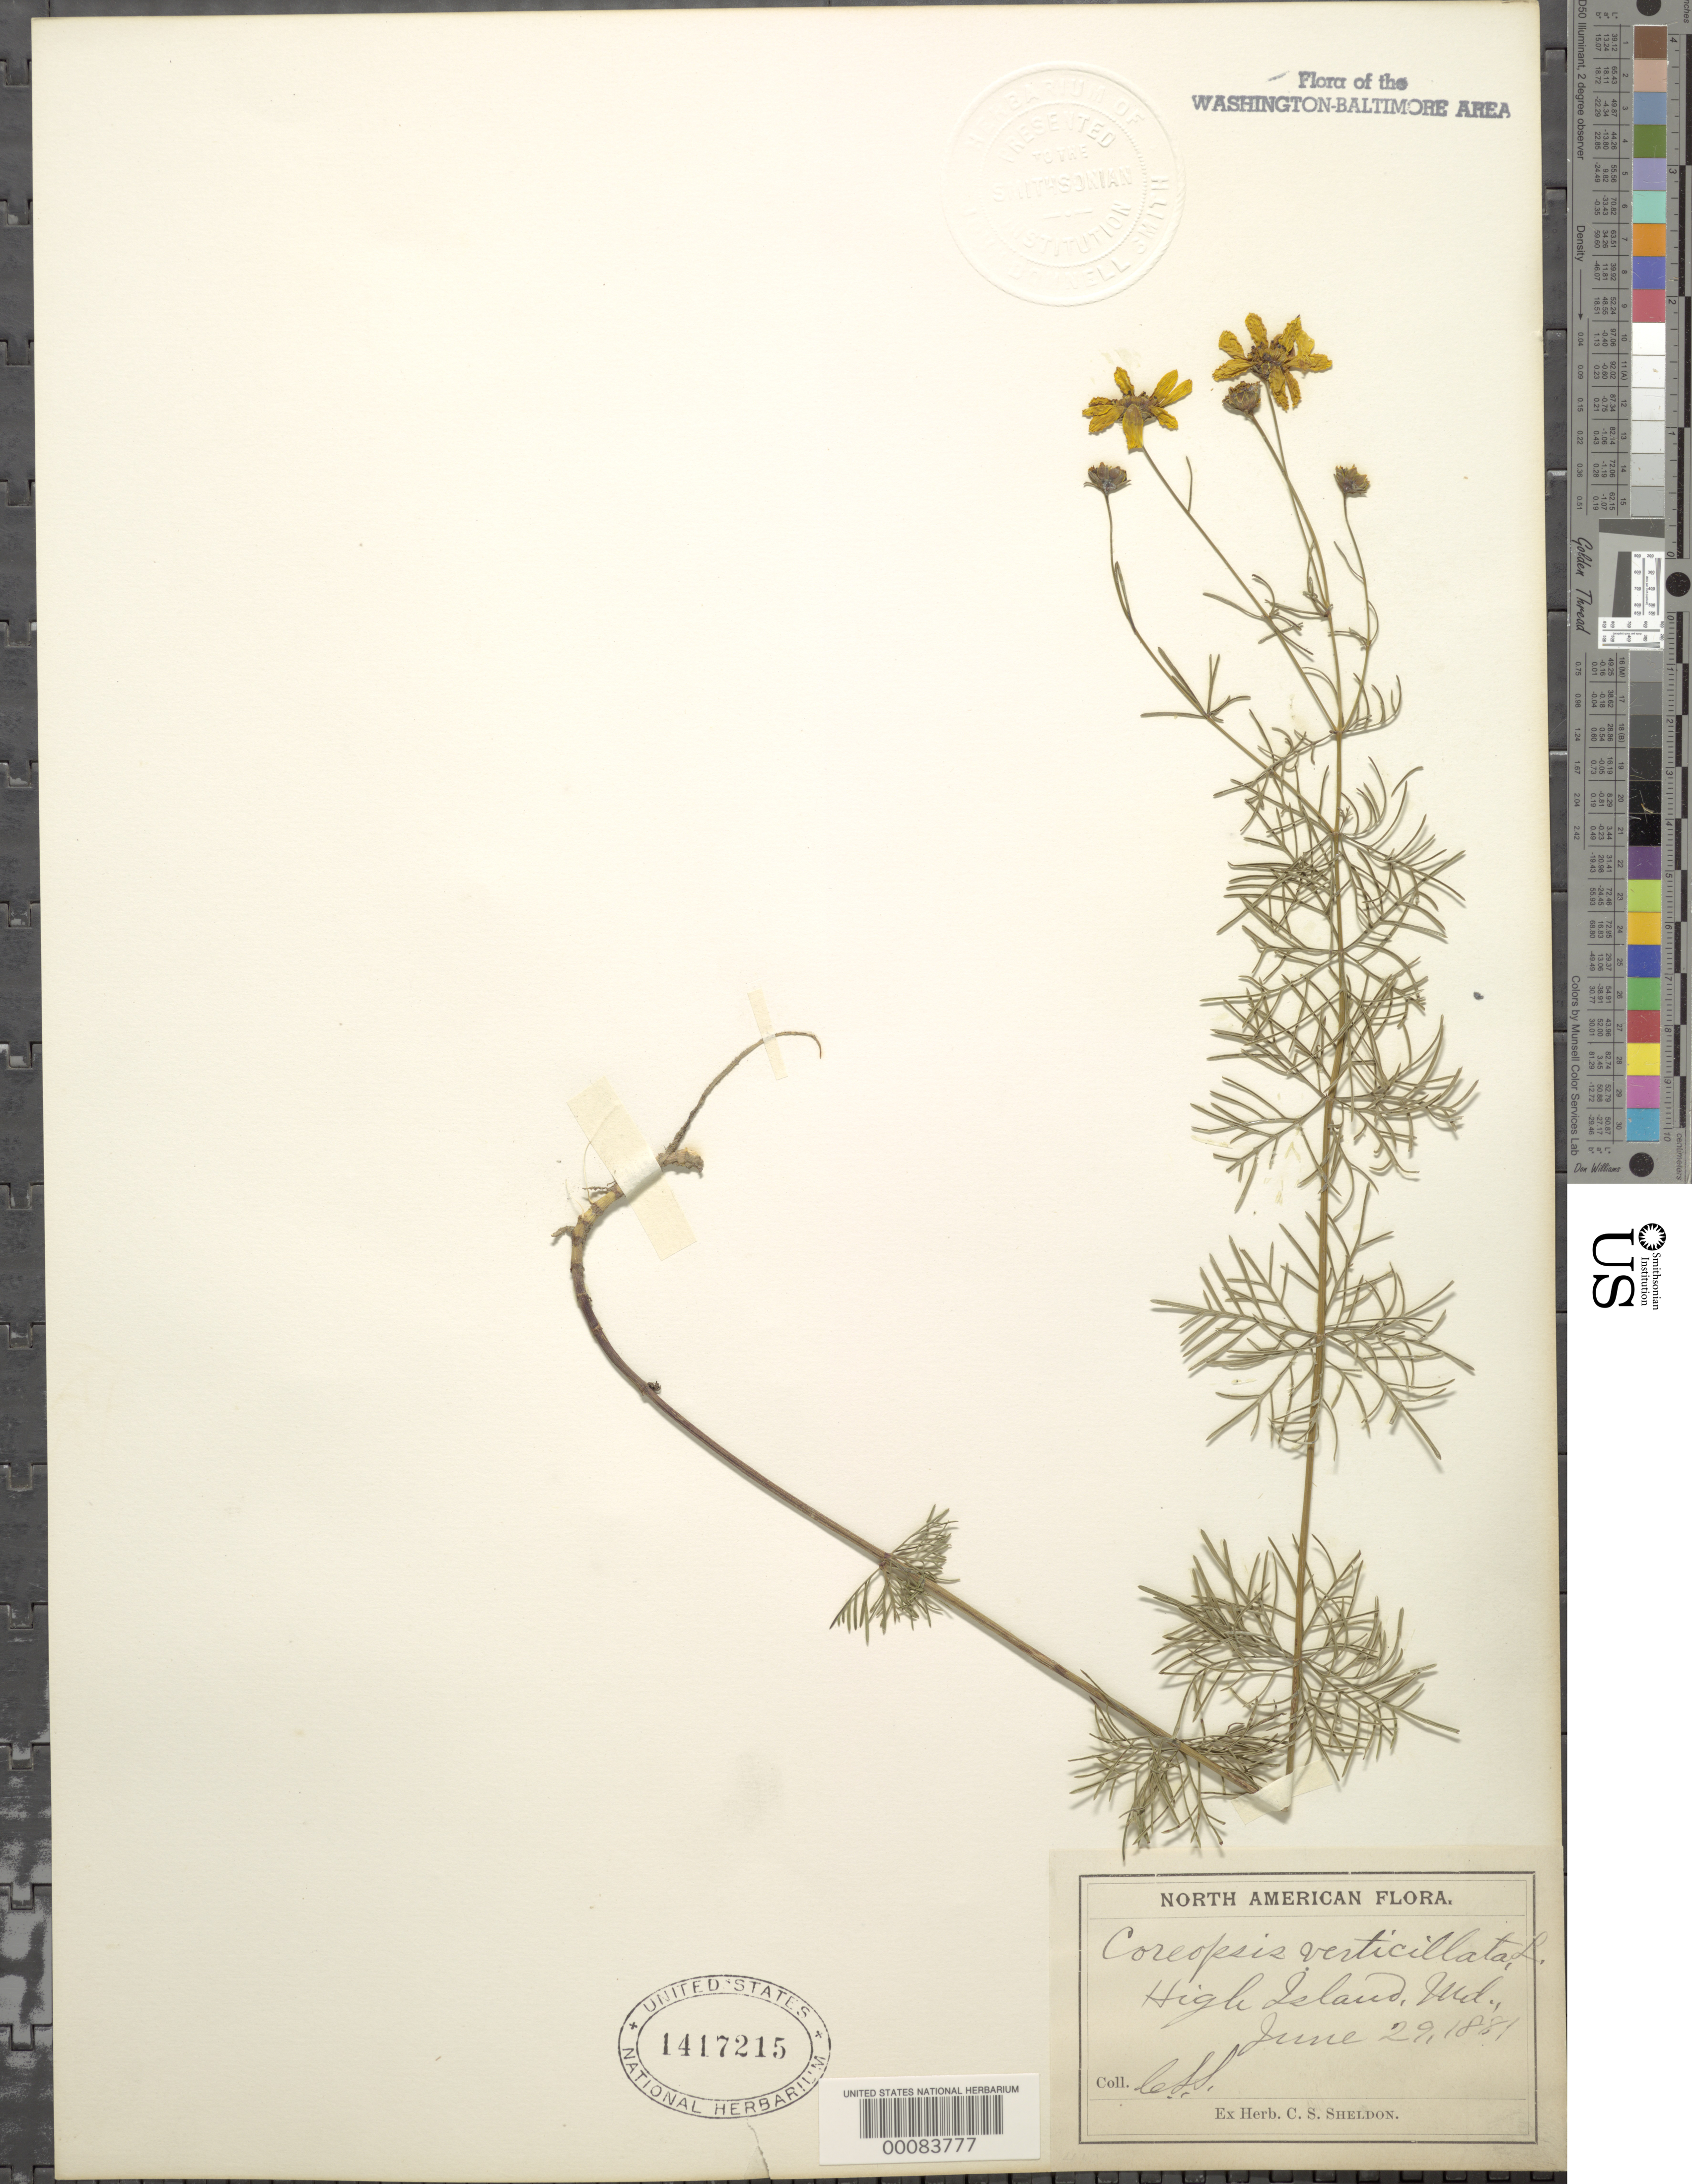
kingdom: Plantae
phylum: Tracheophyta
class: Magnoliopsida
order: Asterales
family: Asteraceae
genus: Coreopsis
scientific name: Coreopsis verticillata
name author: L.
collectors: C. S. Sheldon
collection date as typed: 29 Jun 1881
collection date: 1881-06-29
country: United States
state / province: Maryland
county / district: Montgomery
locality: High Island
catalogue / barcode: US 1417215